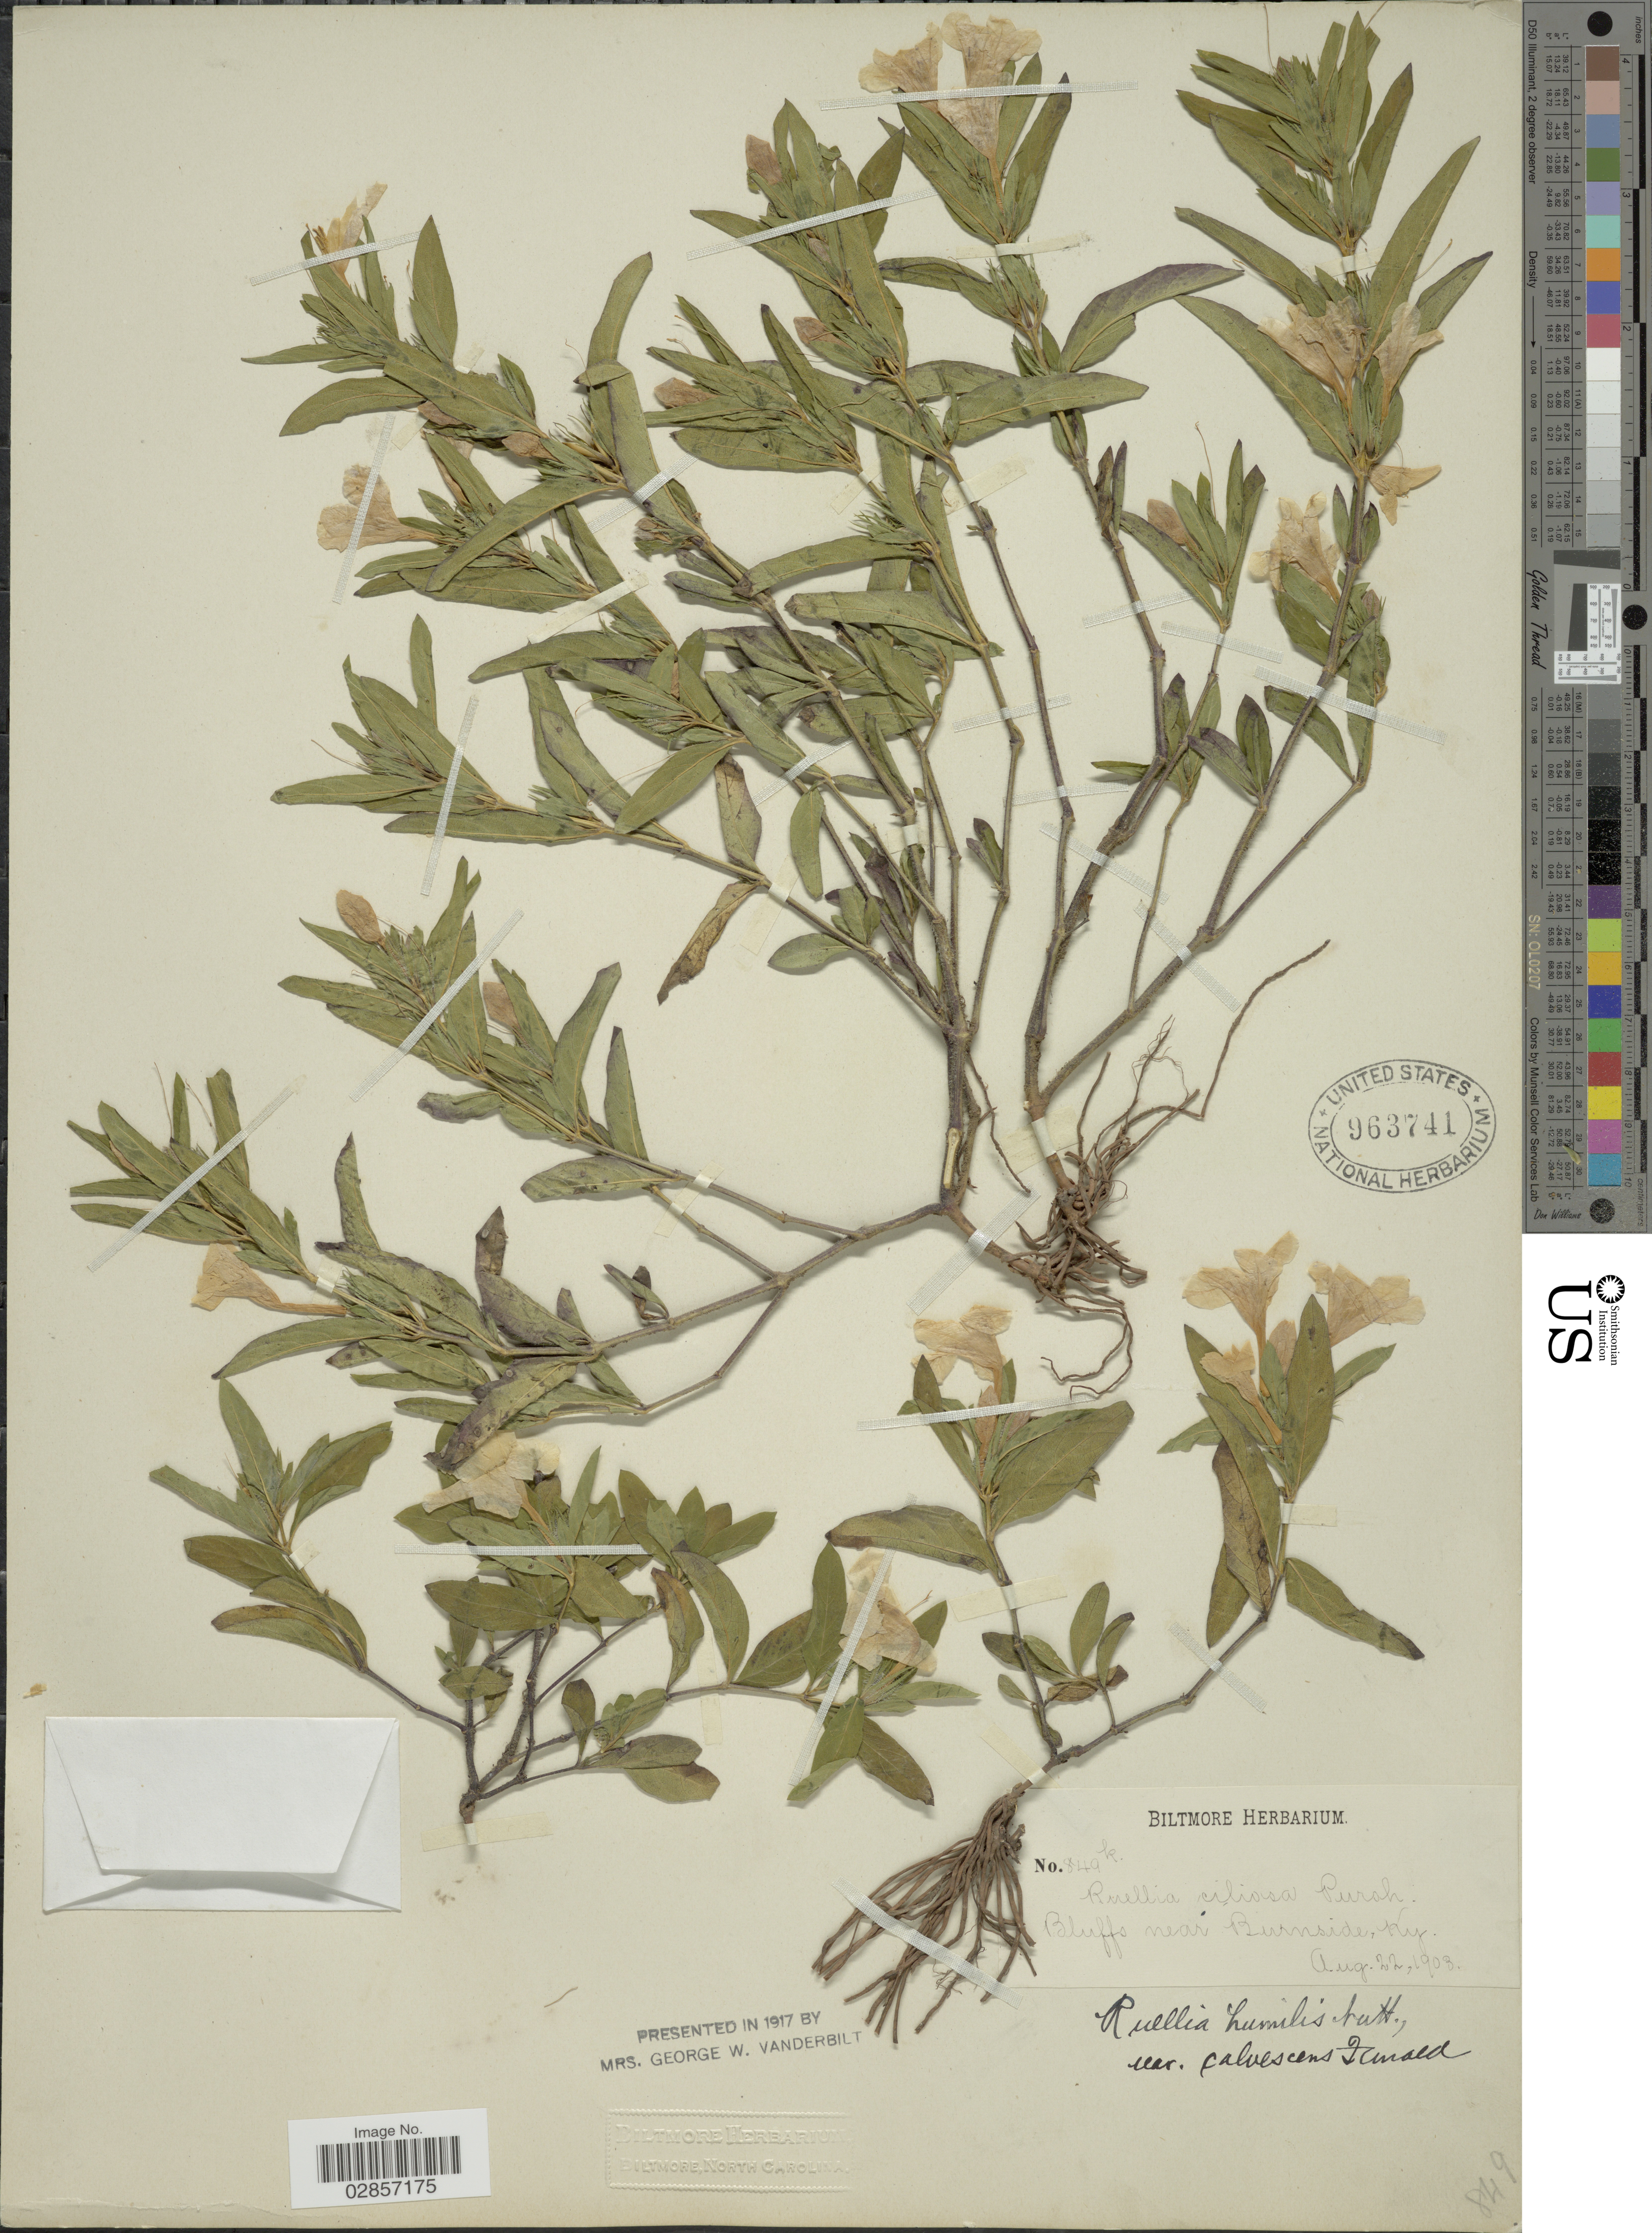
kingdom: Plantae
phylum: Tracheophyta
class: Magnoliopsida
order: Lamiales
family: Acanthaceae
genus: Ruellia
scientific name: Ruellia humilis var. calvescens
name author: Fernald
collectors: ex herb. Biltmore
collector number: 849k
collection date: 1903-08-22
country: United States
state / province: Kentucky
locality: Bluffs near Burnside, Ky.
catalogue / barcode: US 963741